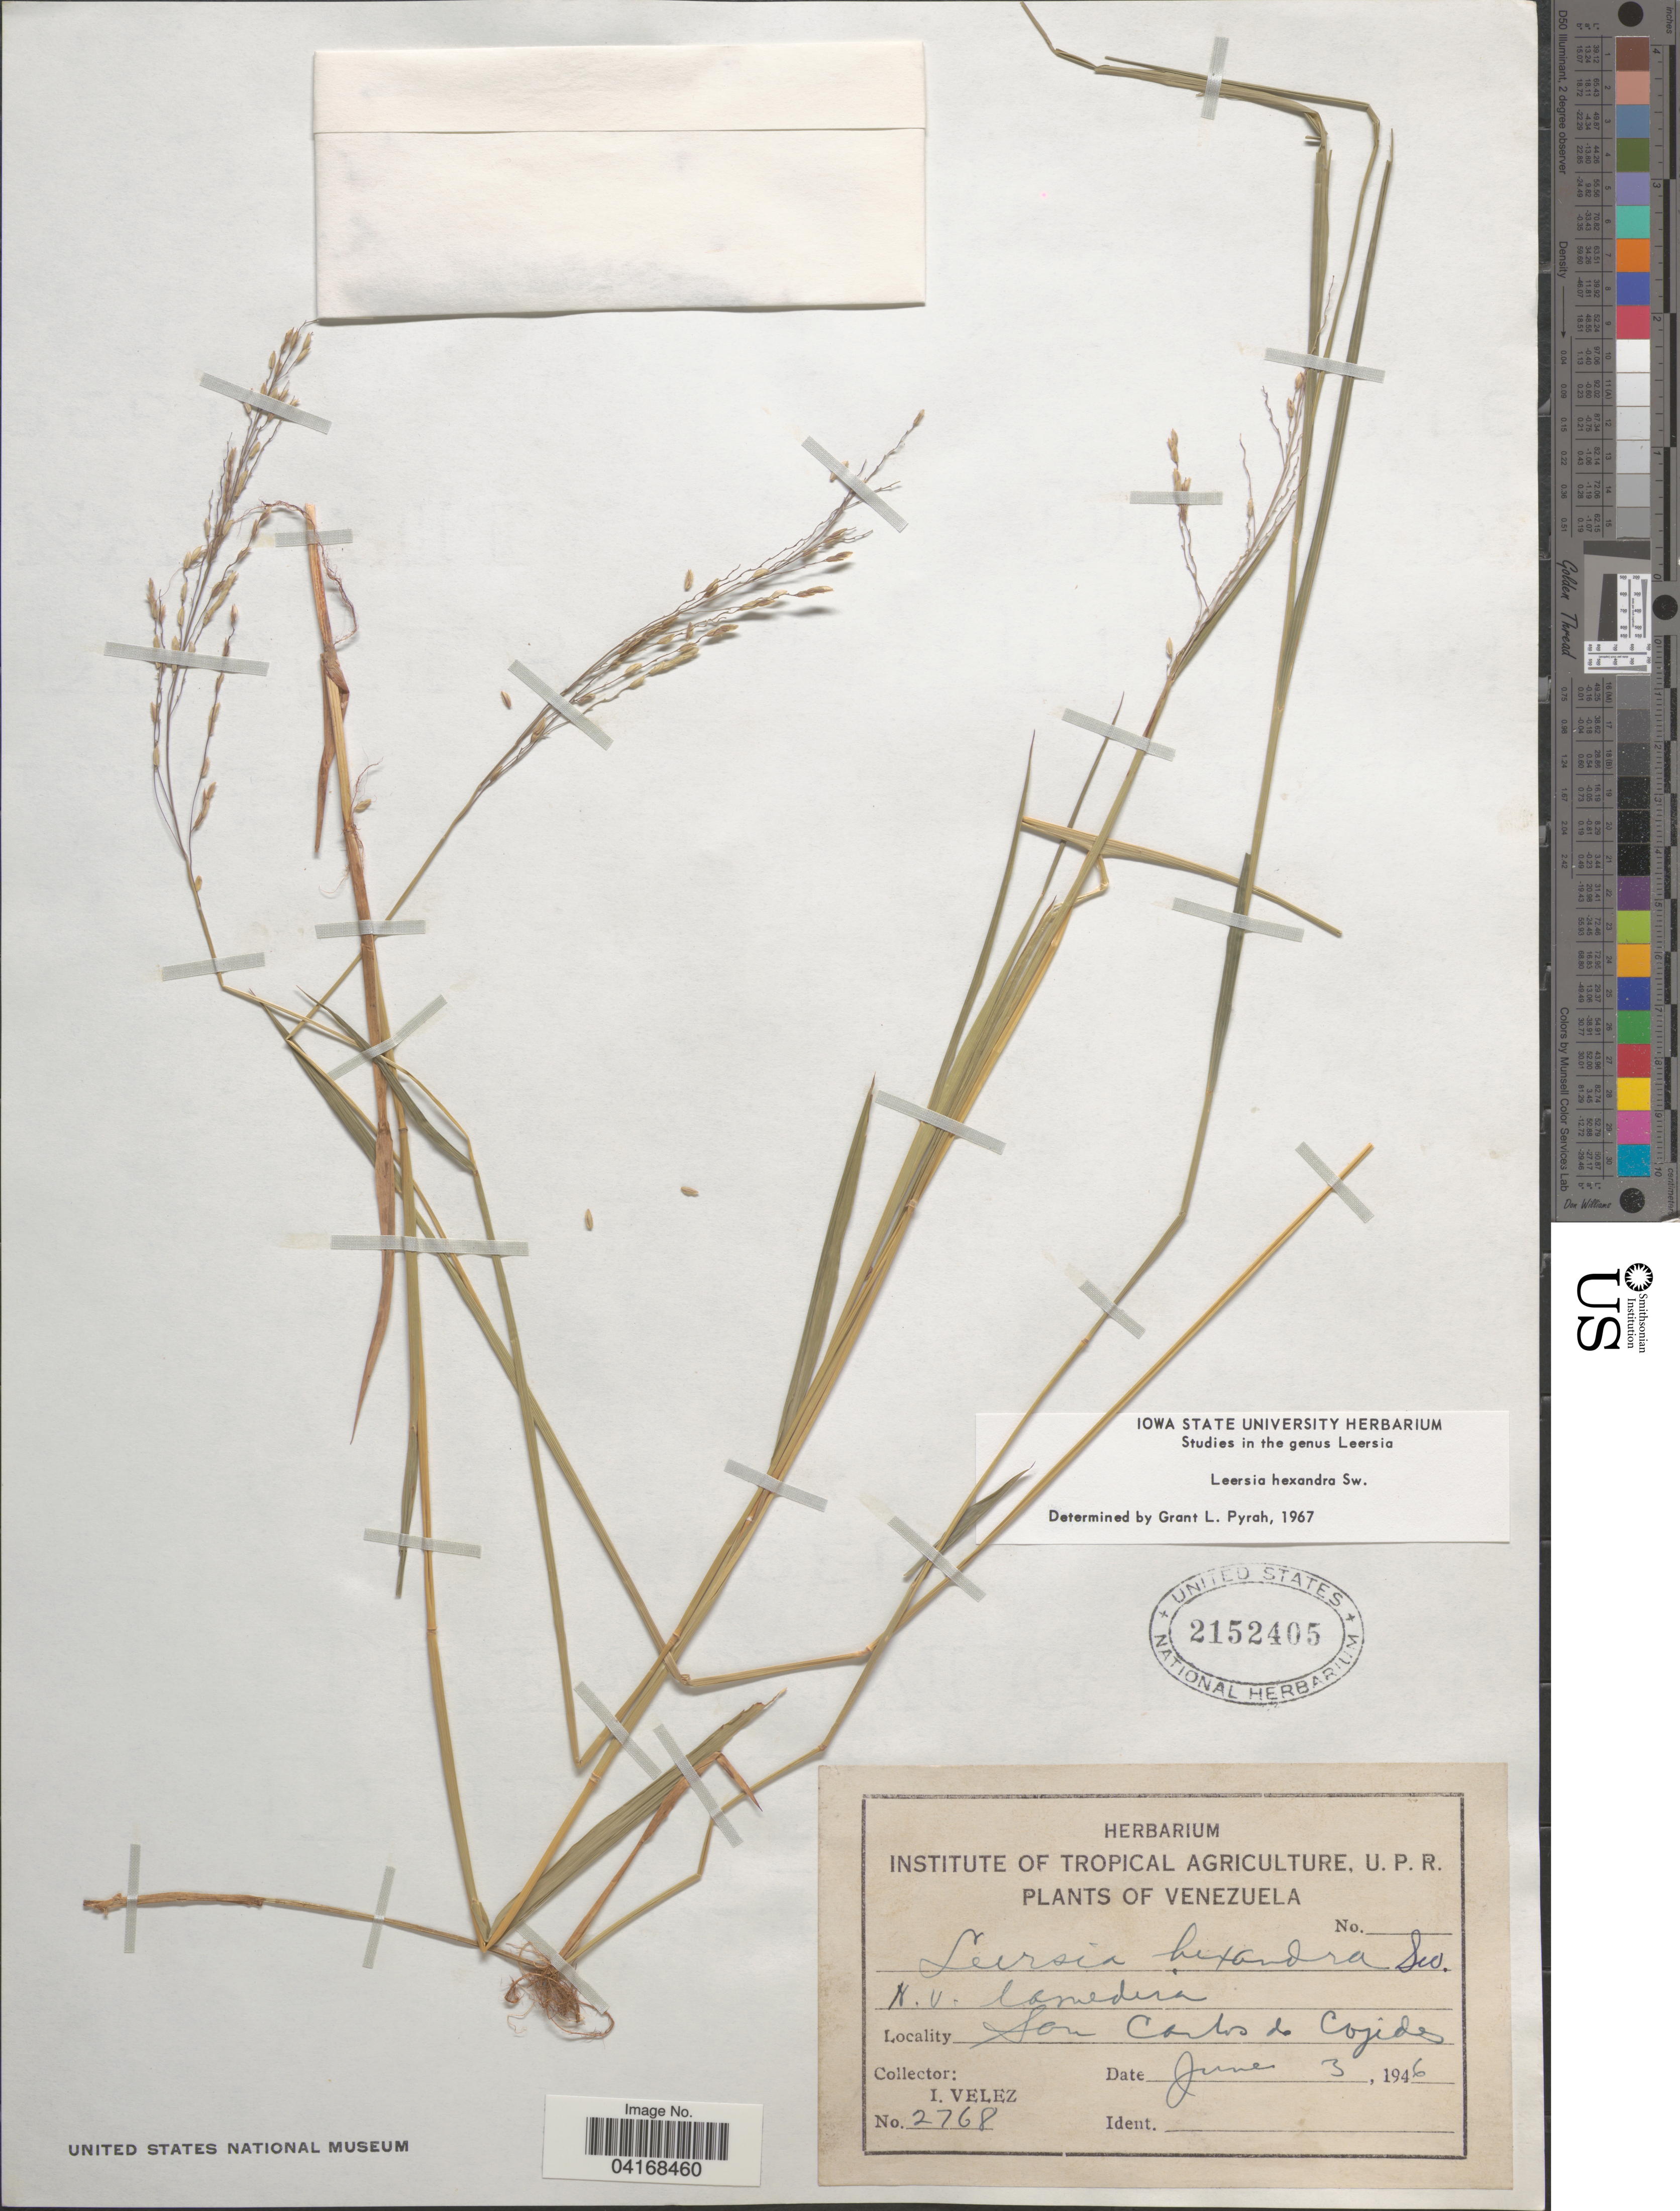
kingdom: Plantae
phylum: Tracheophyta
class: Liliopsida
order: Poales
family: Poaceae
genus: Leersia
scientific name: Leersia hexandra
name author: Sw.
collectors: I. Velez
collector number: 2768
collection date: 1946-06-03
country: Venezuela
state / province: Cojedes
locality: San Carlos de Cojedes.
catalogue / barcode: US 2152405